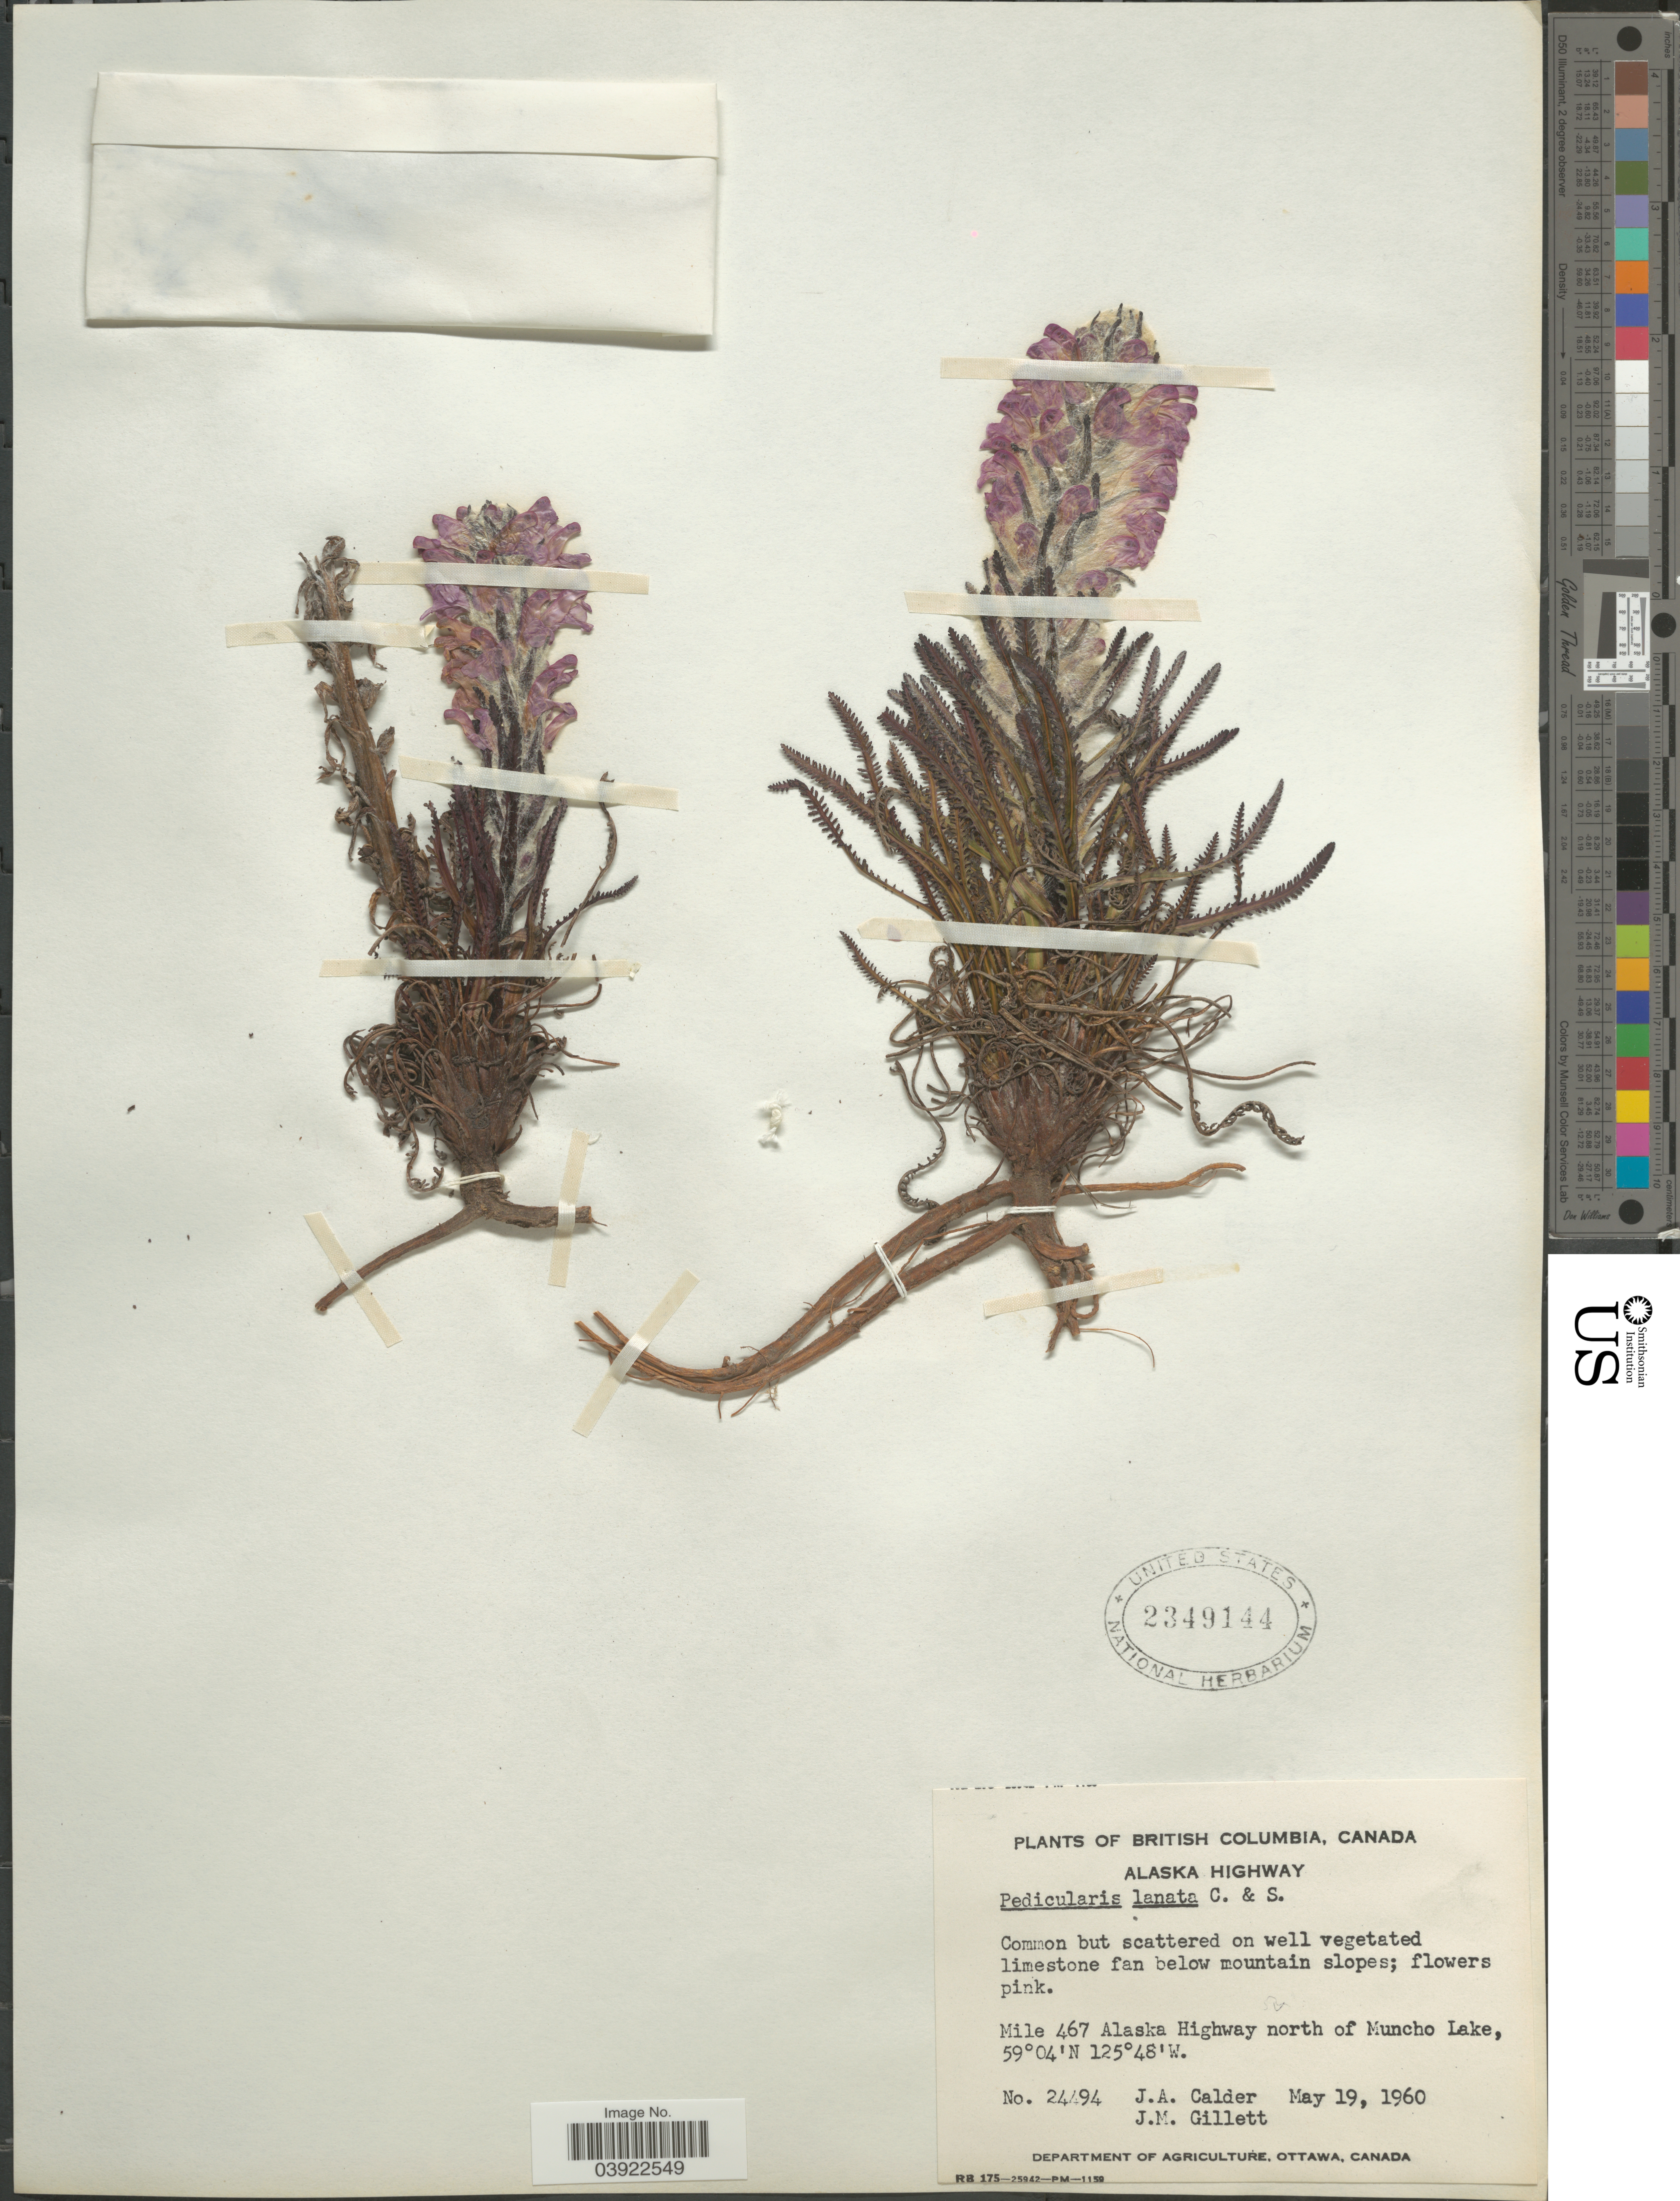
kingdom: Plantae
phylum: Tracheophyta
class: Magnoliopsida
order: Lamiales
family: Orobanchaceae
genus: Pedicularis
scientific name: Pedicularis lanata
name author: Willd. ex Cham. & Schltdl.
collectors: J. A. Calder & J. M. Gillett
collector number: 24494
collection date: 1960-05-19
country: Canada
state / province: British Columbia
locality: Alaska Highway. Mile 467 Alaska Highway north of Muncho Lake.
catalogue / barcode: US 2349144